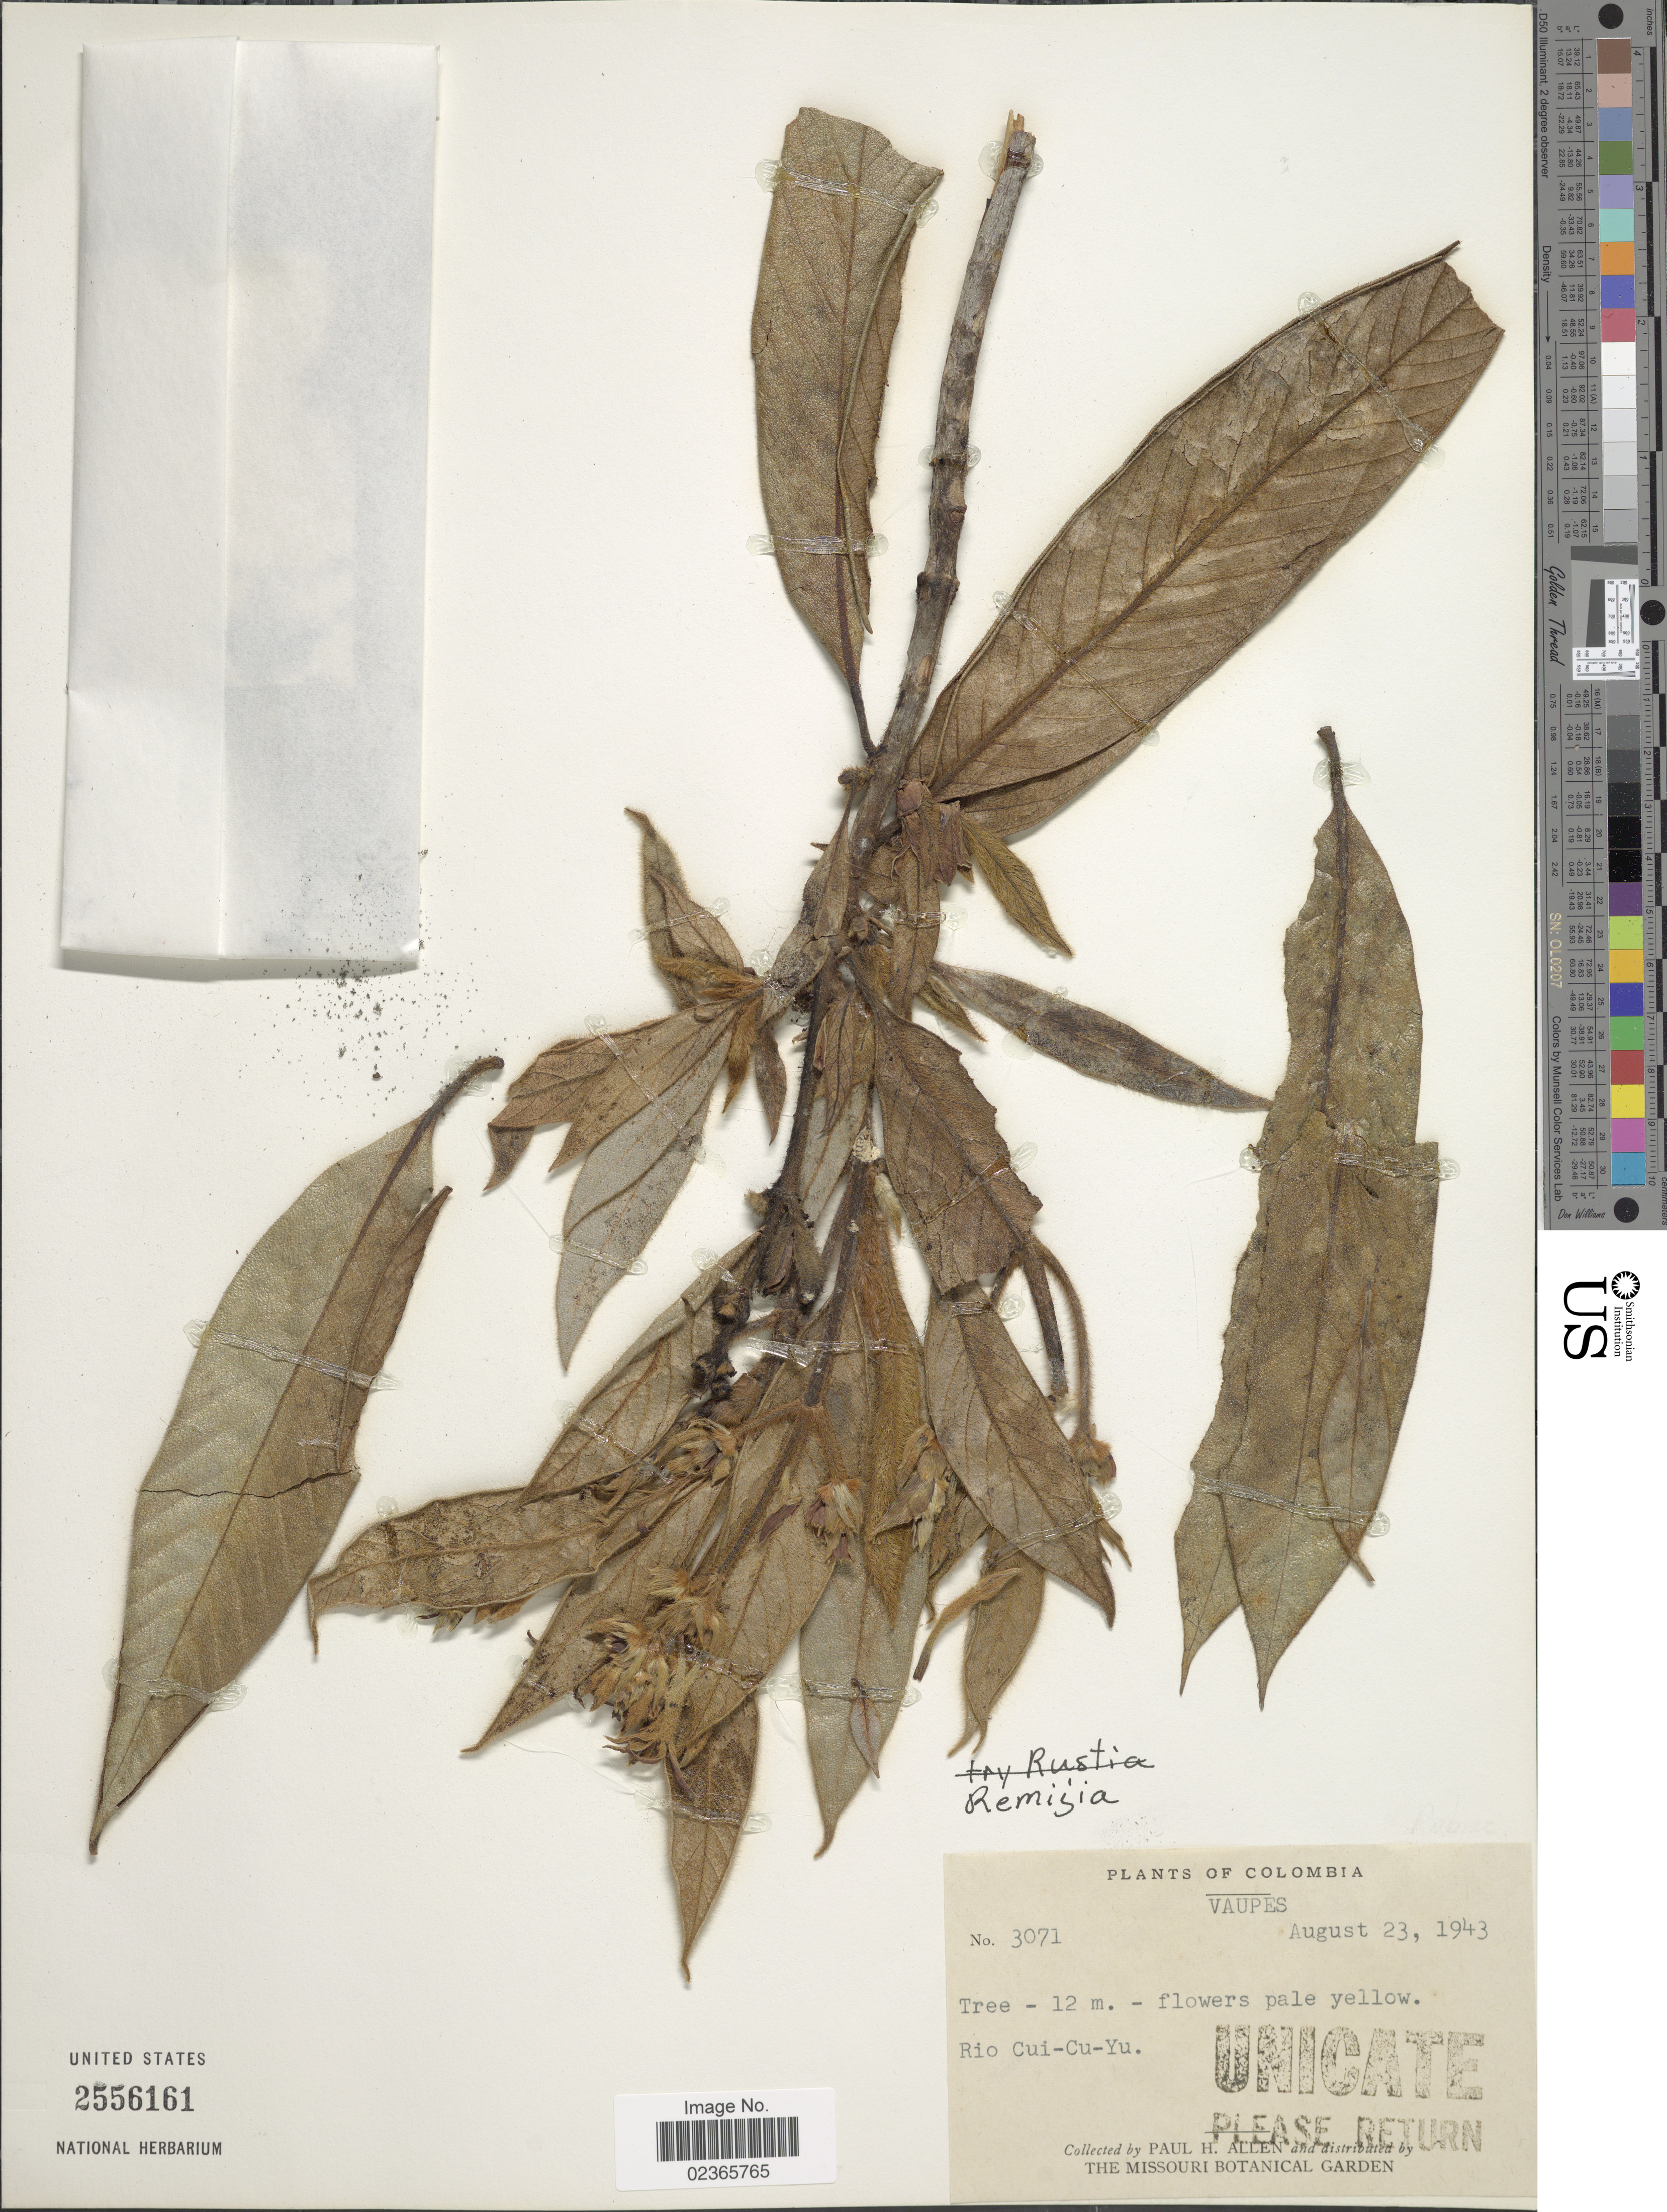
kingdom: Plantae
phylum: Tracheophyta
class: Magnoliopsida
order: Gentianales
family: Rubiaceae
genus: Remijia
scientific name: Remijia hispida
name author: Spruce ex K. Schum.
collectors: P. H. Allen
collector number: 3071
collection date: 1943-08-23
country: Colombia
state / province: Vaupés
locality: Rio Cui-Cu-Yu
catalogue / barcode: US 2556161